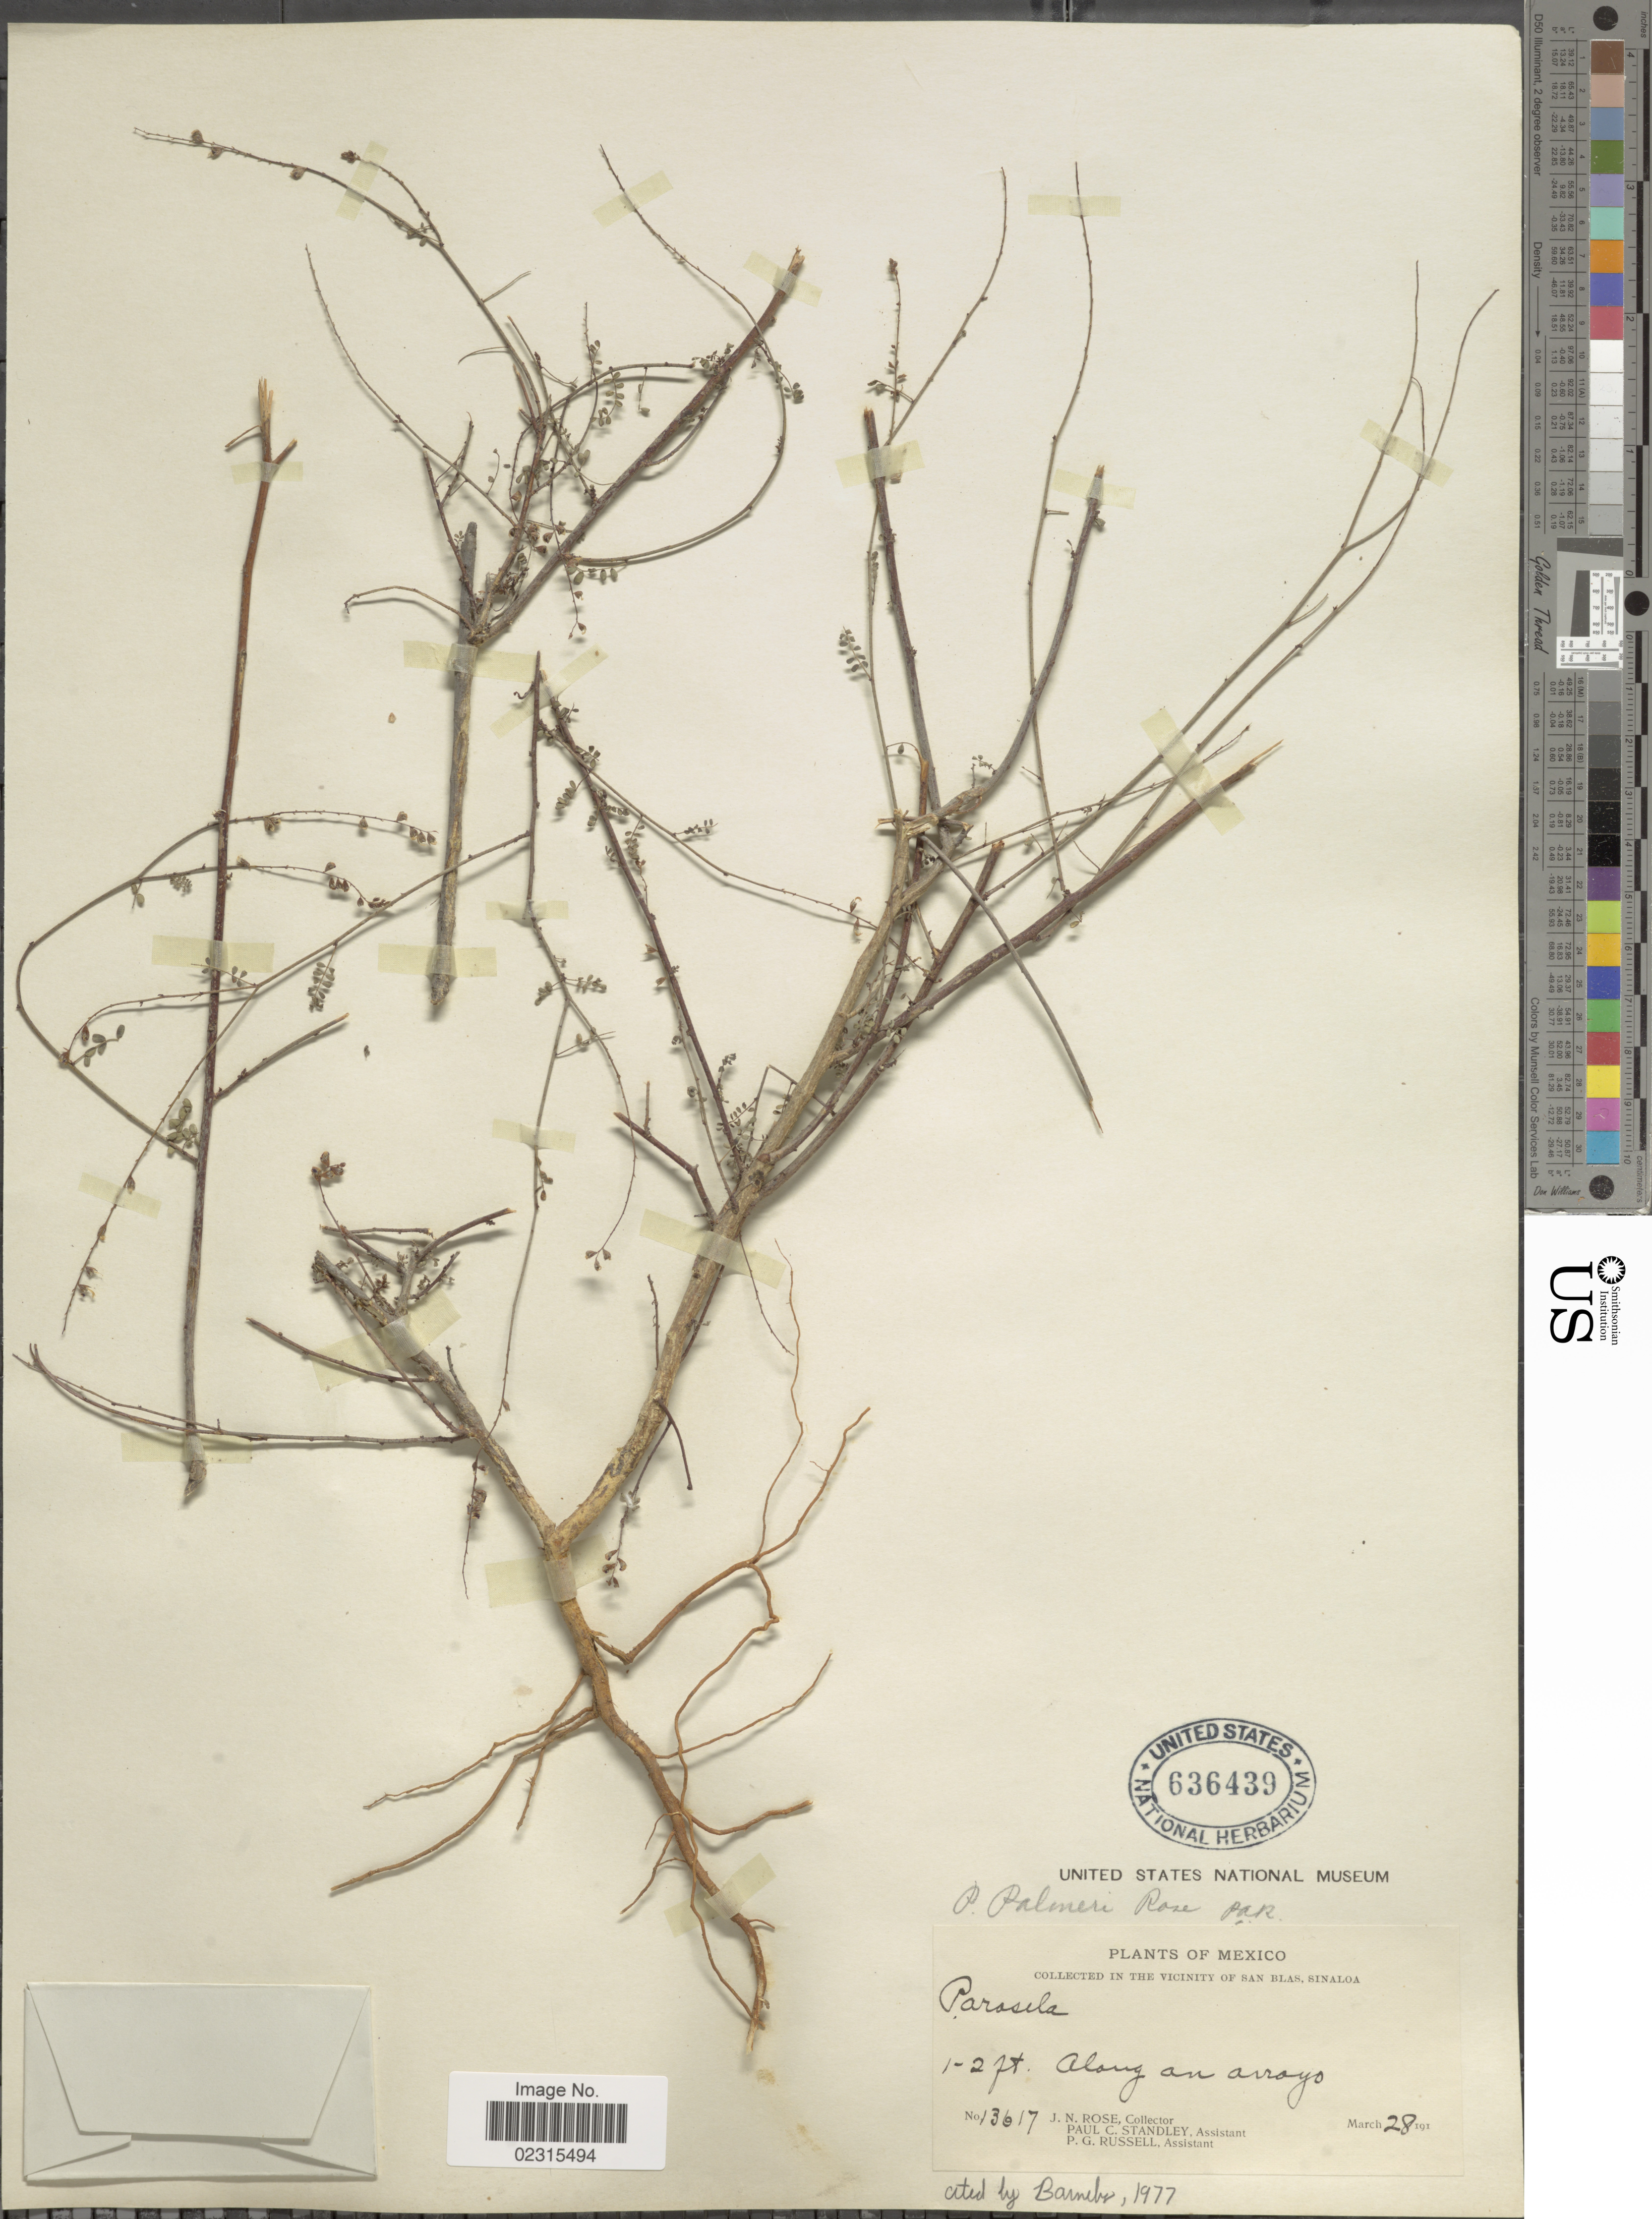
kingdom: Plantae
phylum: Tracheophyta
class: Magnoliopsida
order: Fabales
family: Fabaceae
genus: Marina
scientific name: Marina palmeri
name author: (Rose) Barneby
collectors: J. N. Rose, P. C. Standley & P. G. Russell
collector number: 13617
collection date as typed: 191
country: Mexico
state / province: Sinaloa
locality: The vicinity of San Blas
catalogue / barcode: US 536439